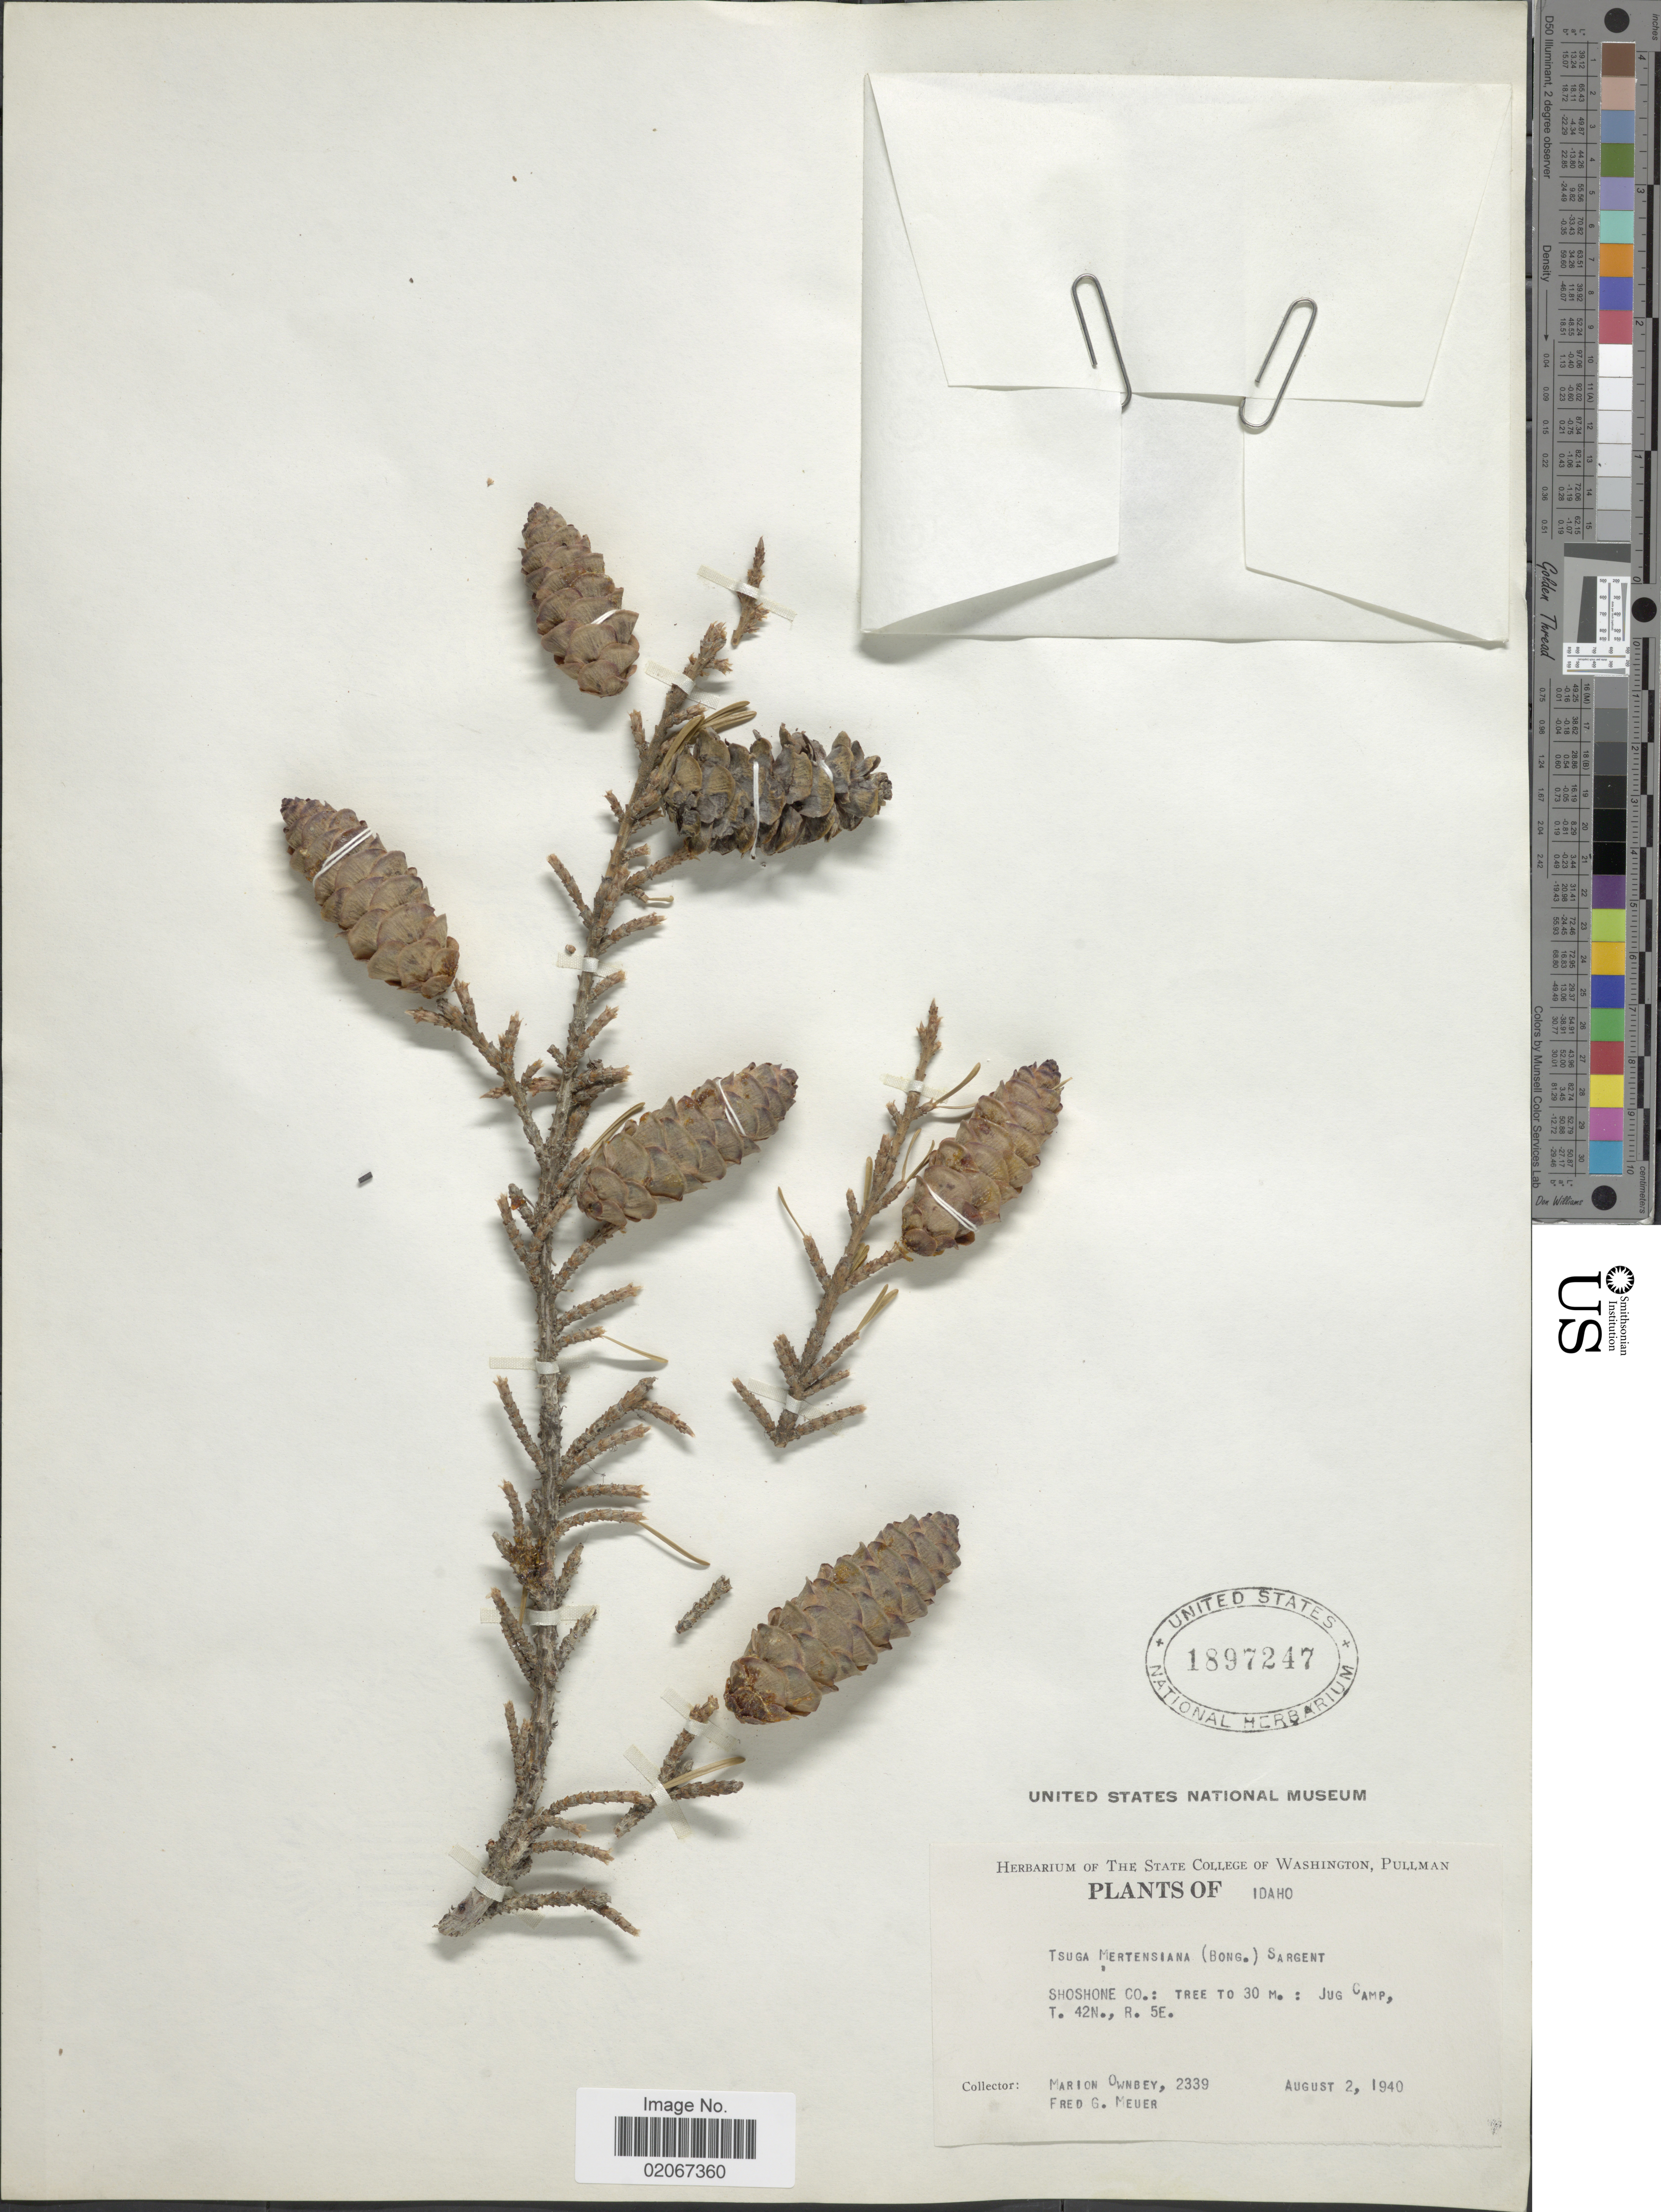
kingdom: Plantae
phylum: Tracheophyta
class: Pinopsida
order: Pinales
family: Pinaceae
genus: Tsuga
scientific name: Tsuga mertensiana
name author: (Bong.) Carrière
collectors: M. Ownbey & F. Meuer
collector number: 2339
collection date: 1940-08-02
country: United States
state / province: Idaho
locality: Shoshone Co.: Jug Camp, T. 42N., R. %E.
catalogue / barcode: US 1897247